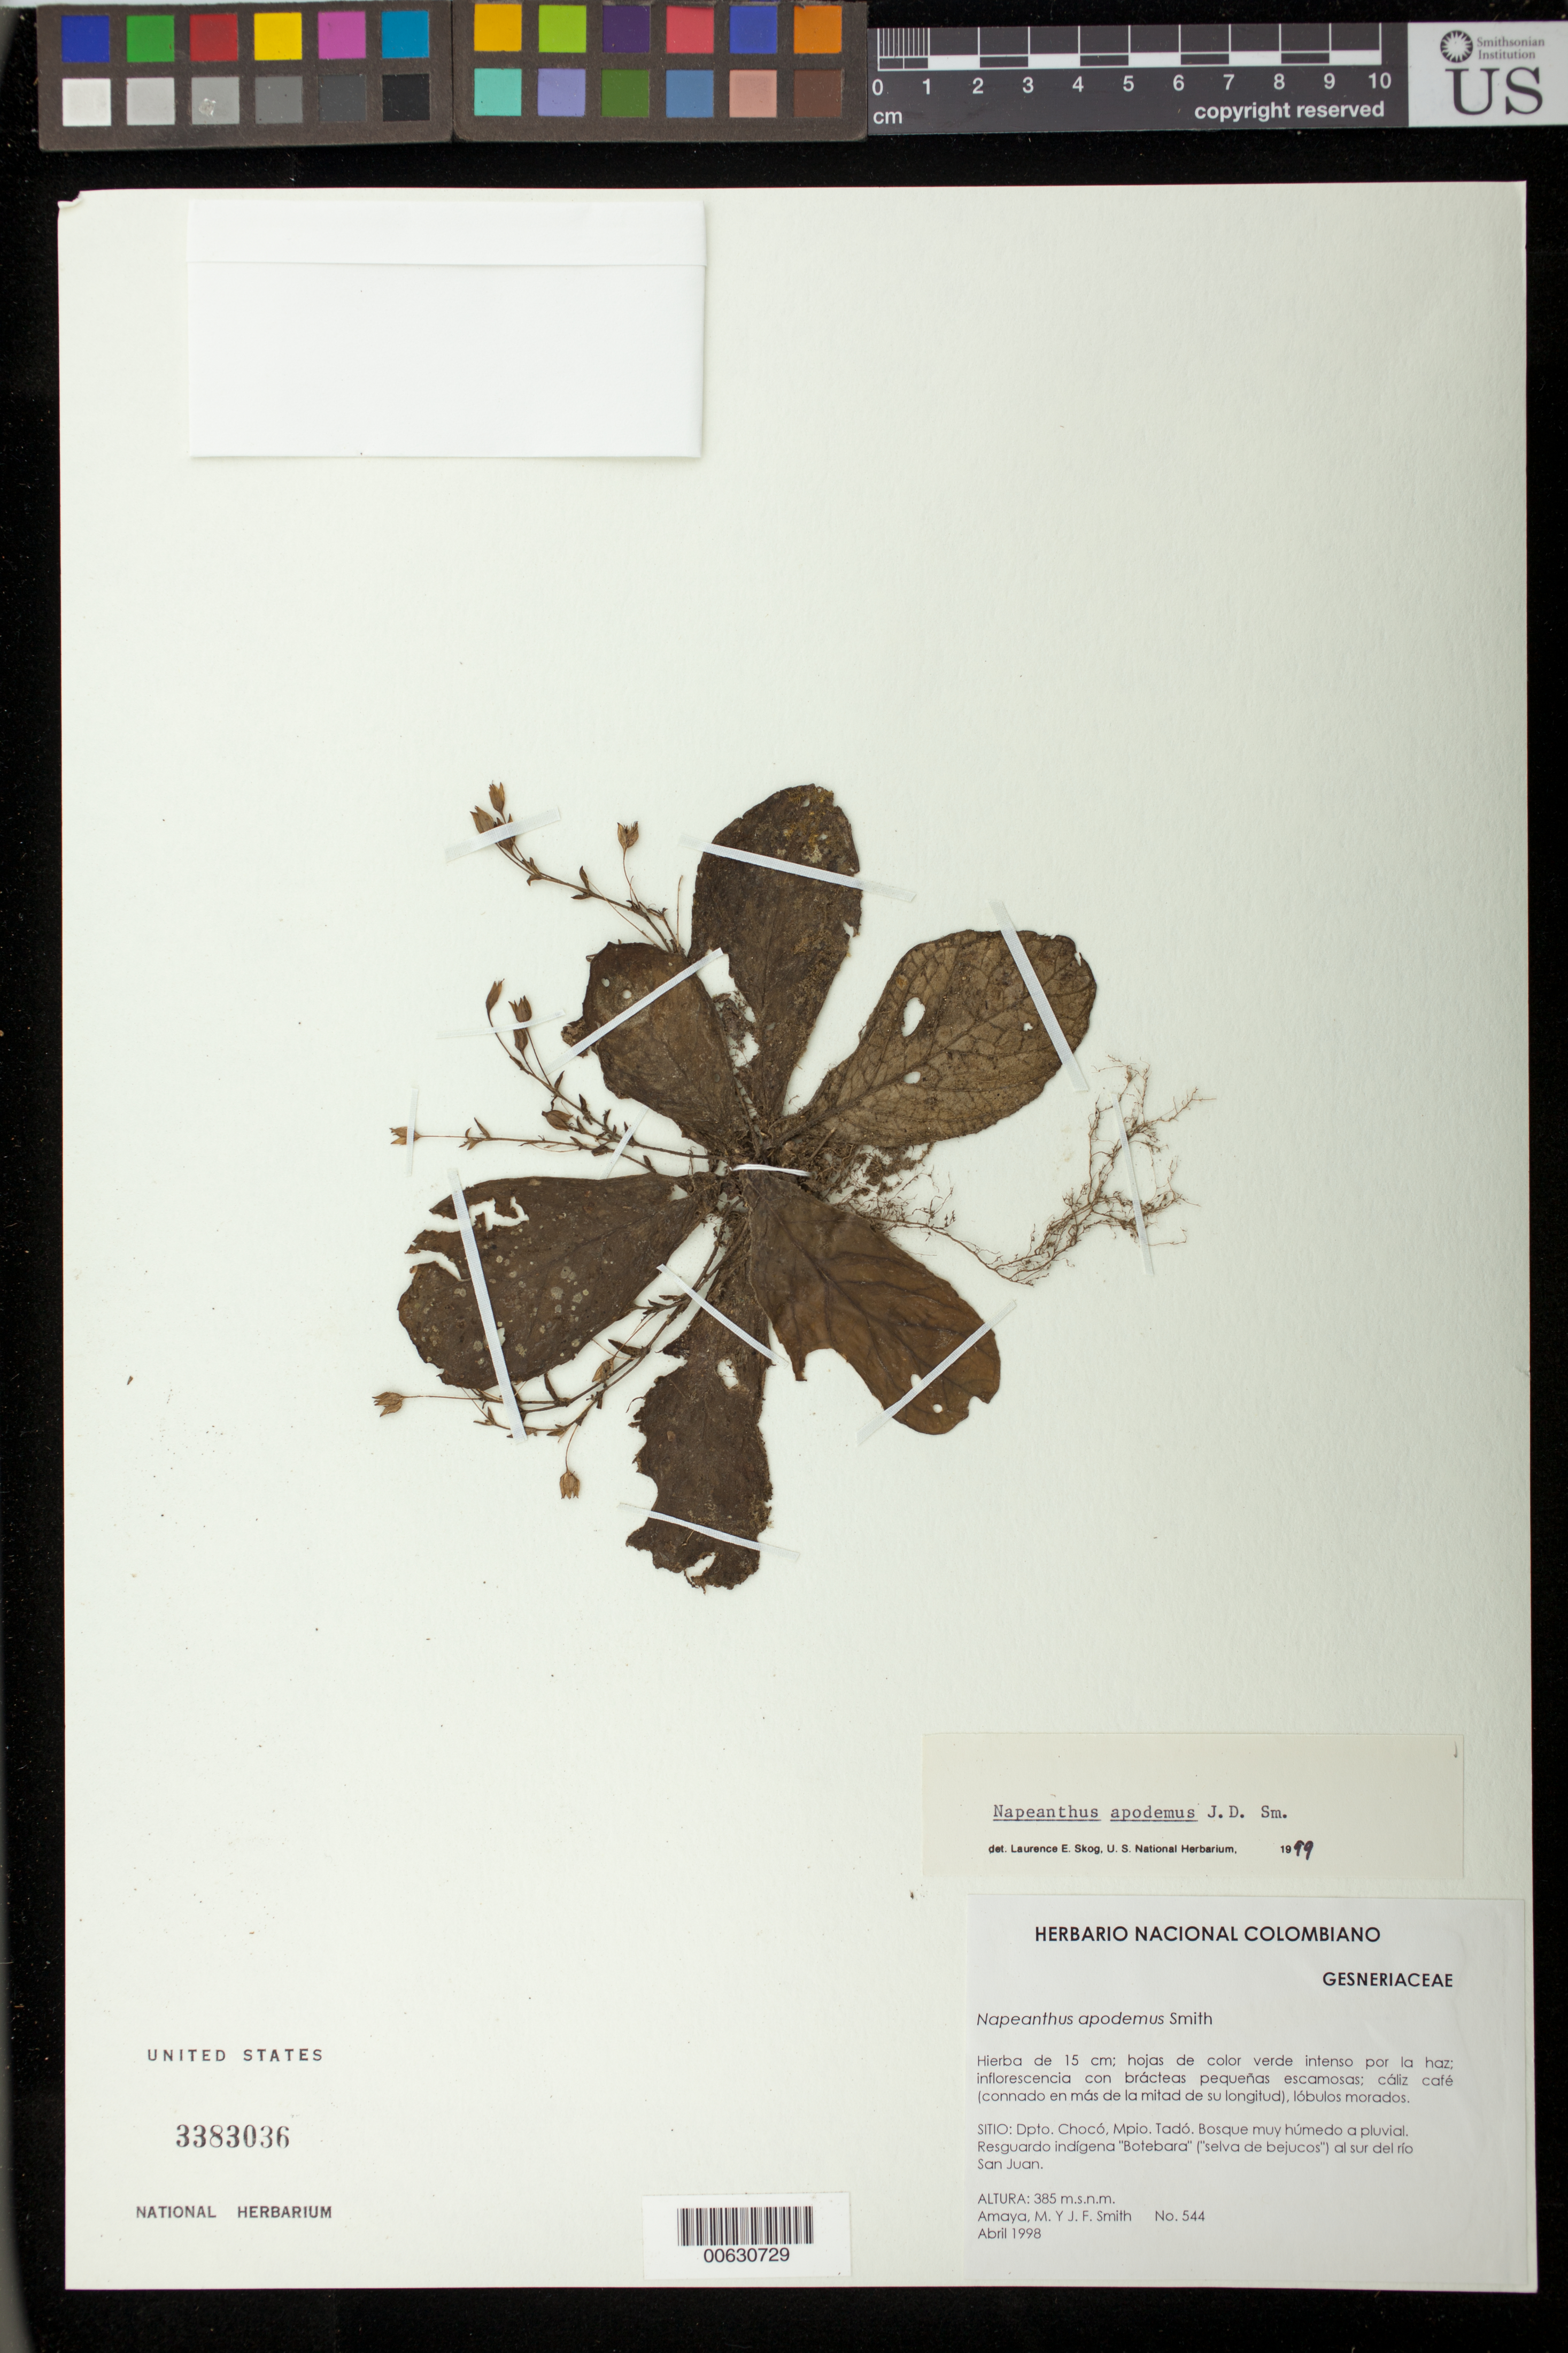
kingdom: Plantae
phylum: Tracheophyta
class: Magnoliopsida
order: Lamiales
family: Gesneriaceae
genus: Napeanthus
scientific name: Napeanthus apodemus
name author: Donn. Sm.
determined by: Skog, Laurence E.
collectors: M. Amaya & J. F. Smith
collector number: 544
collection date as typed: Apr 1998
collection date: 1998-04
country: Colombia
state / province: Chocó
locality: Mpio. Tadó. Resguardo indígena "Botebara" ("selva de bejucos") al sur del río San Juan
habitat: Bosque muy húmedo a pluvial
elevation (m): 385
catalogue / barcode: US 3383036